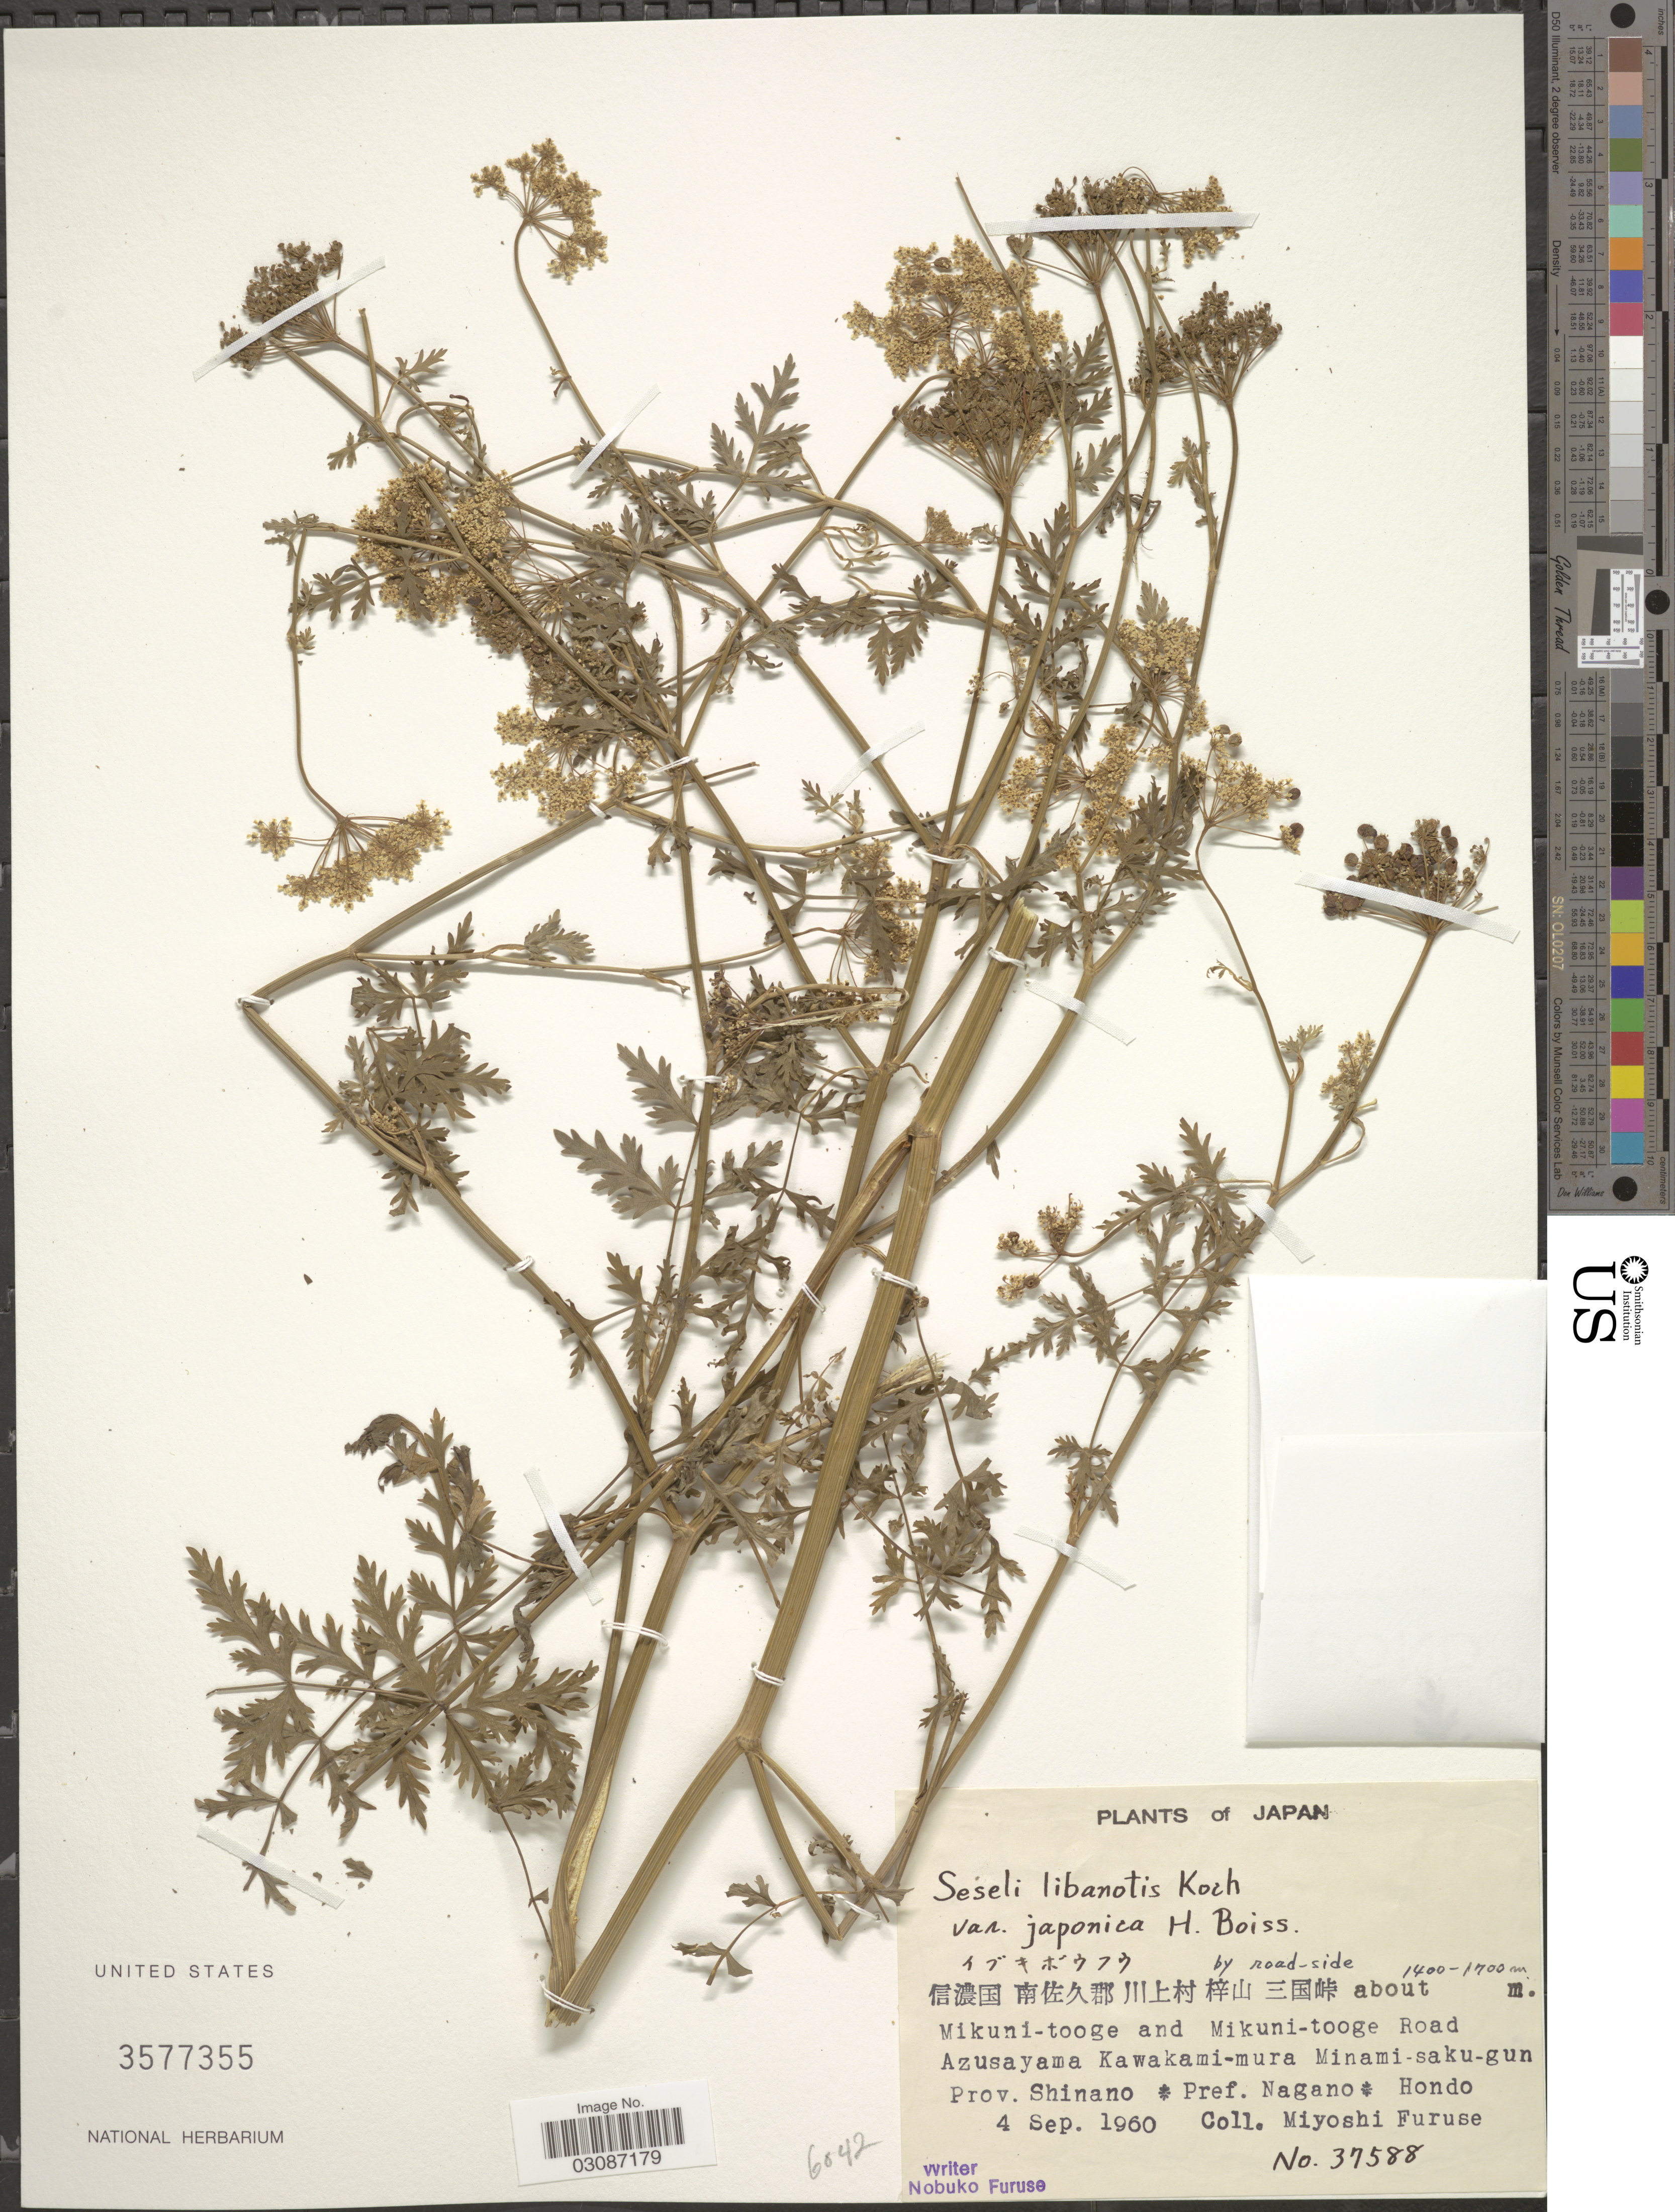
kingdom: Plantae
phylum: Tracheophyta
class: Magnoliopsida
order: Apiales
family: Apiaceae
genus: Seseli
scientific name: Seseli libanotis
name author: Koch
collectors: M. Furuse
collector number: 37588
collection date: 1960-09-04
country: Japan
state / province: Nagano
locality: Mikuni-tooge and Mikuni-tooge Road Azusayama Kawakami-mura Minami-saku-gun. Prov. Shinano. Hondo.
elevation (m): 1400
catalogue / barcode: US 3577355